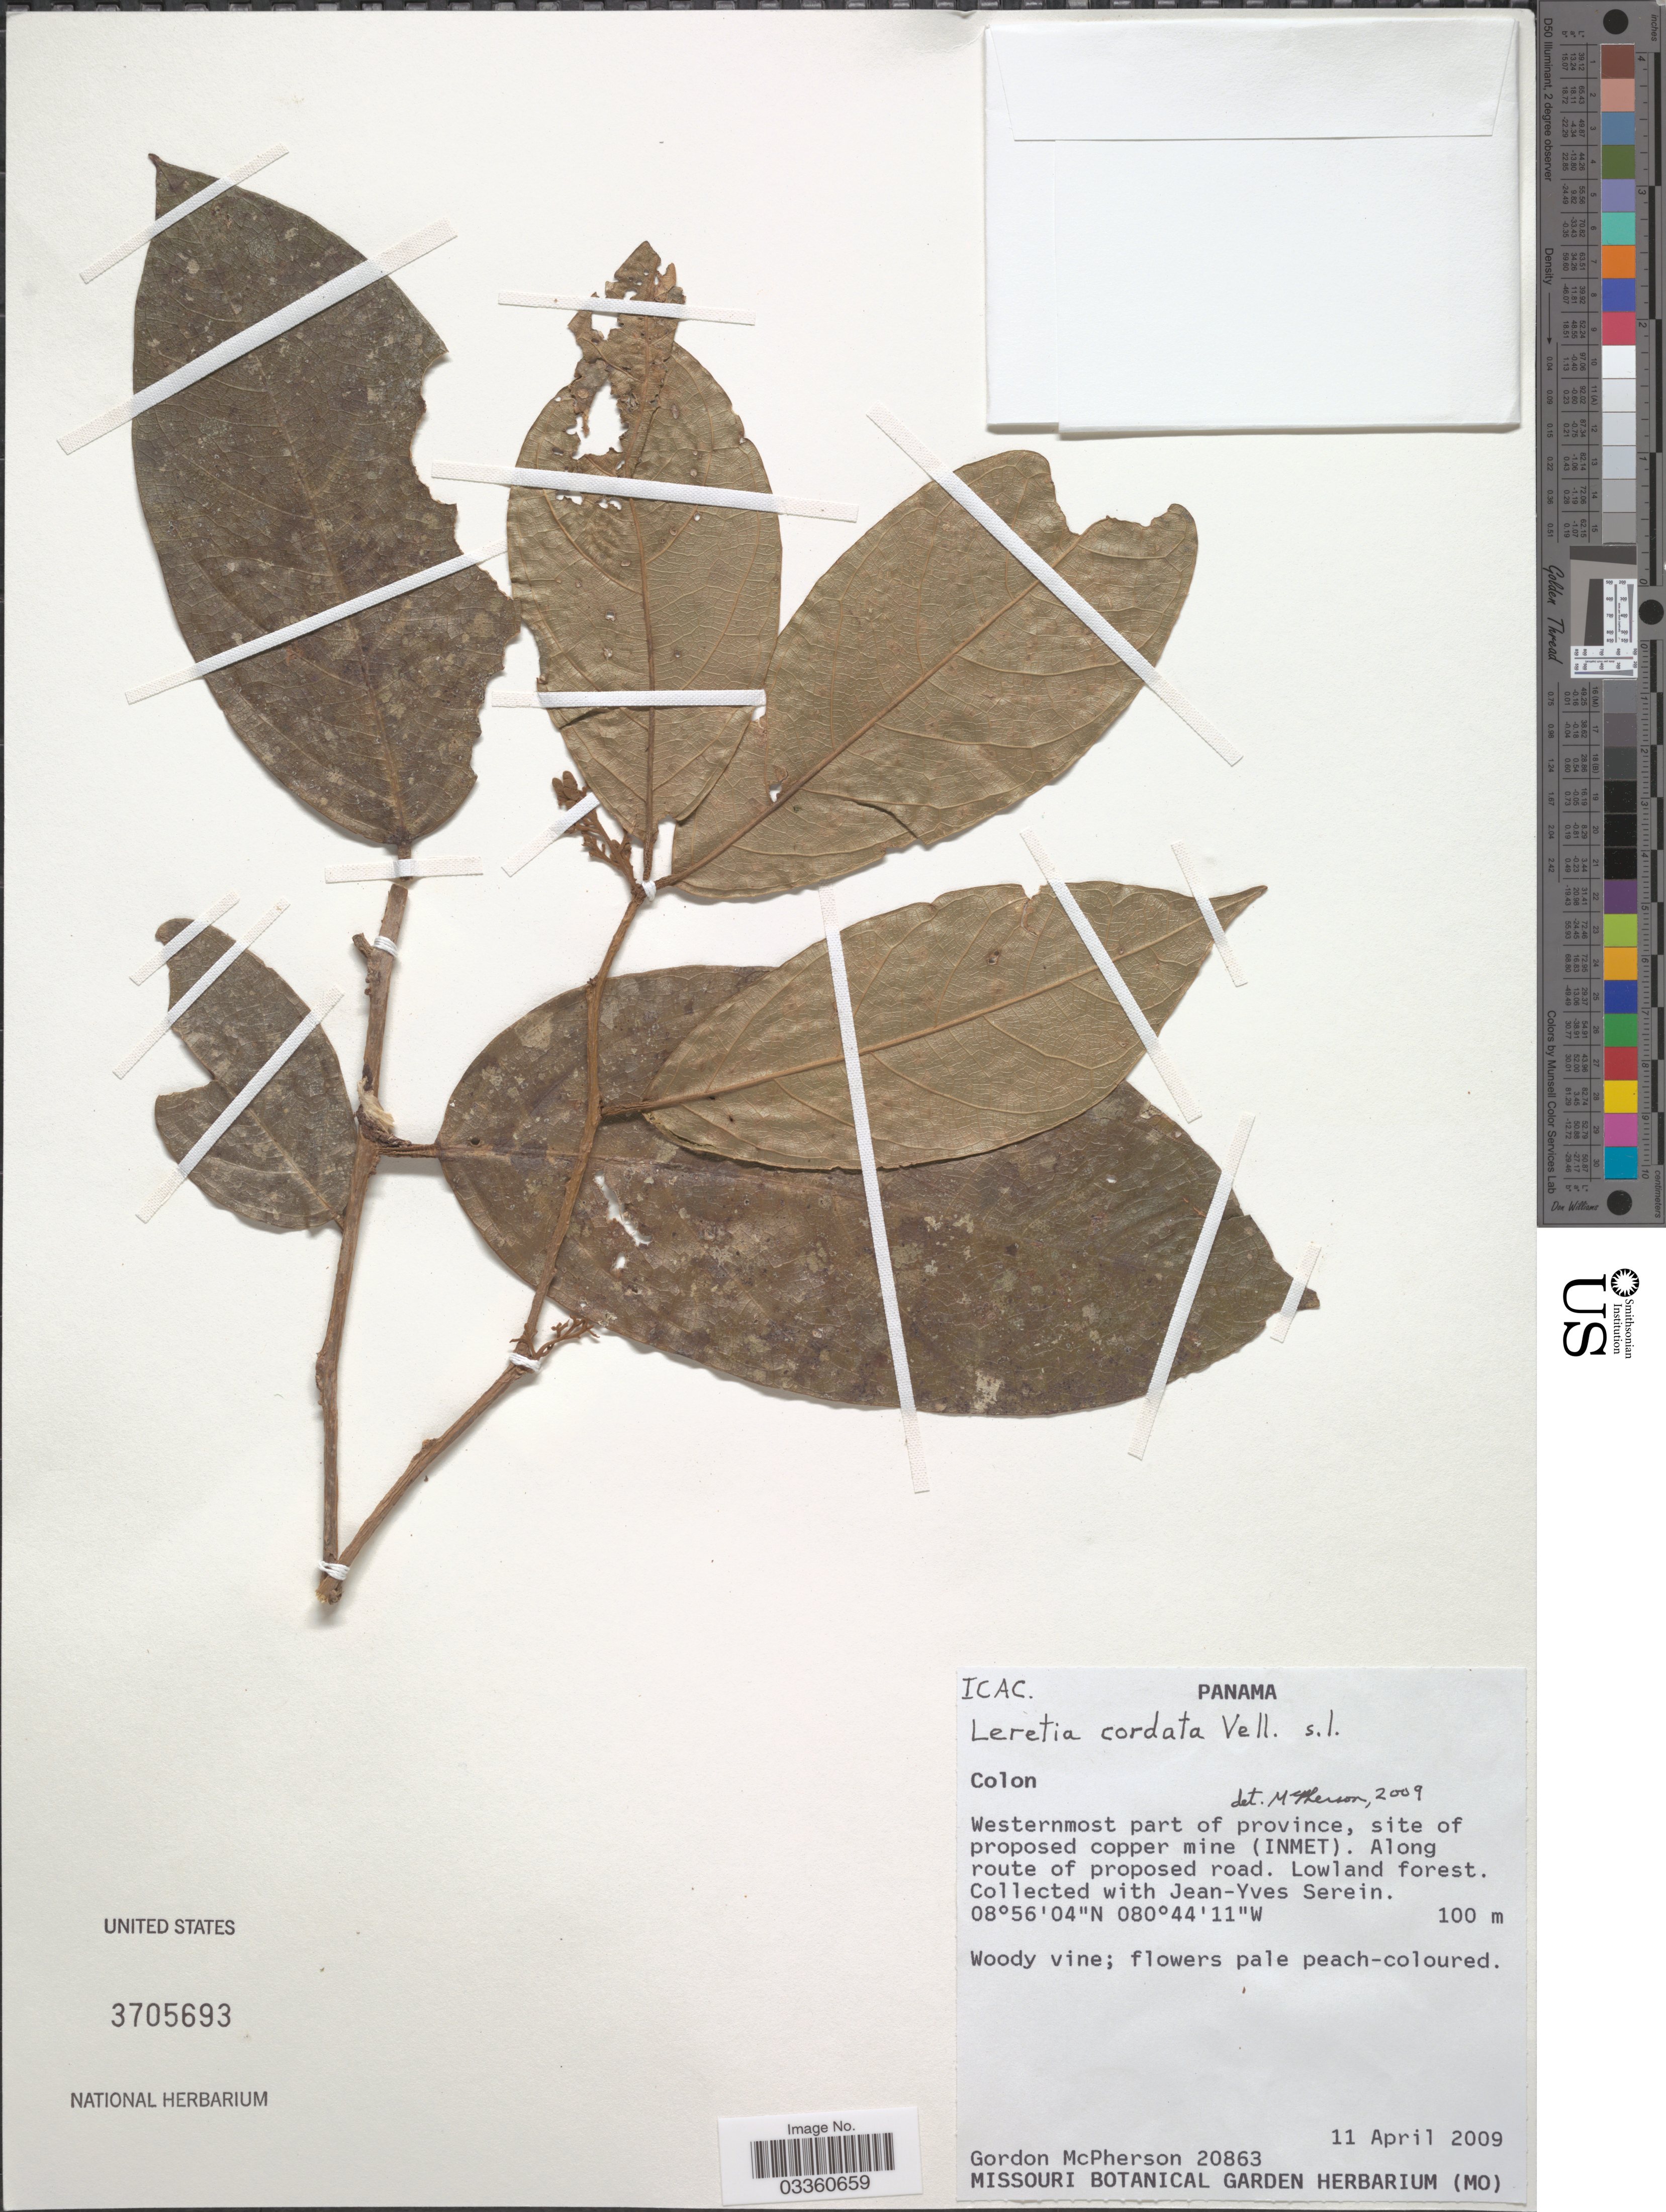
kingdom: Plantae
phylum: Tracheophyta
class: Magnoliopsida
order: Icacinales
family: Icacinaceae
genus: Leretia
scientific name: Leretia cordata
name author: Vell.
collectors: G. D. McPherson & J. Serein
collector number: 20863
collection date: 2009-04-11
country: Panama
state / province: Colón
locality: Westernmost part of province, site of proposed copper mine (INMET).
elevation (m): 100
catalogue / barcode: US 3705693